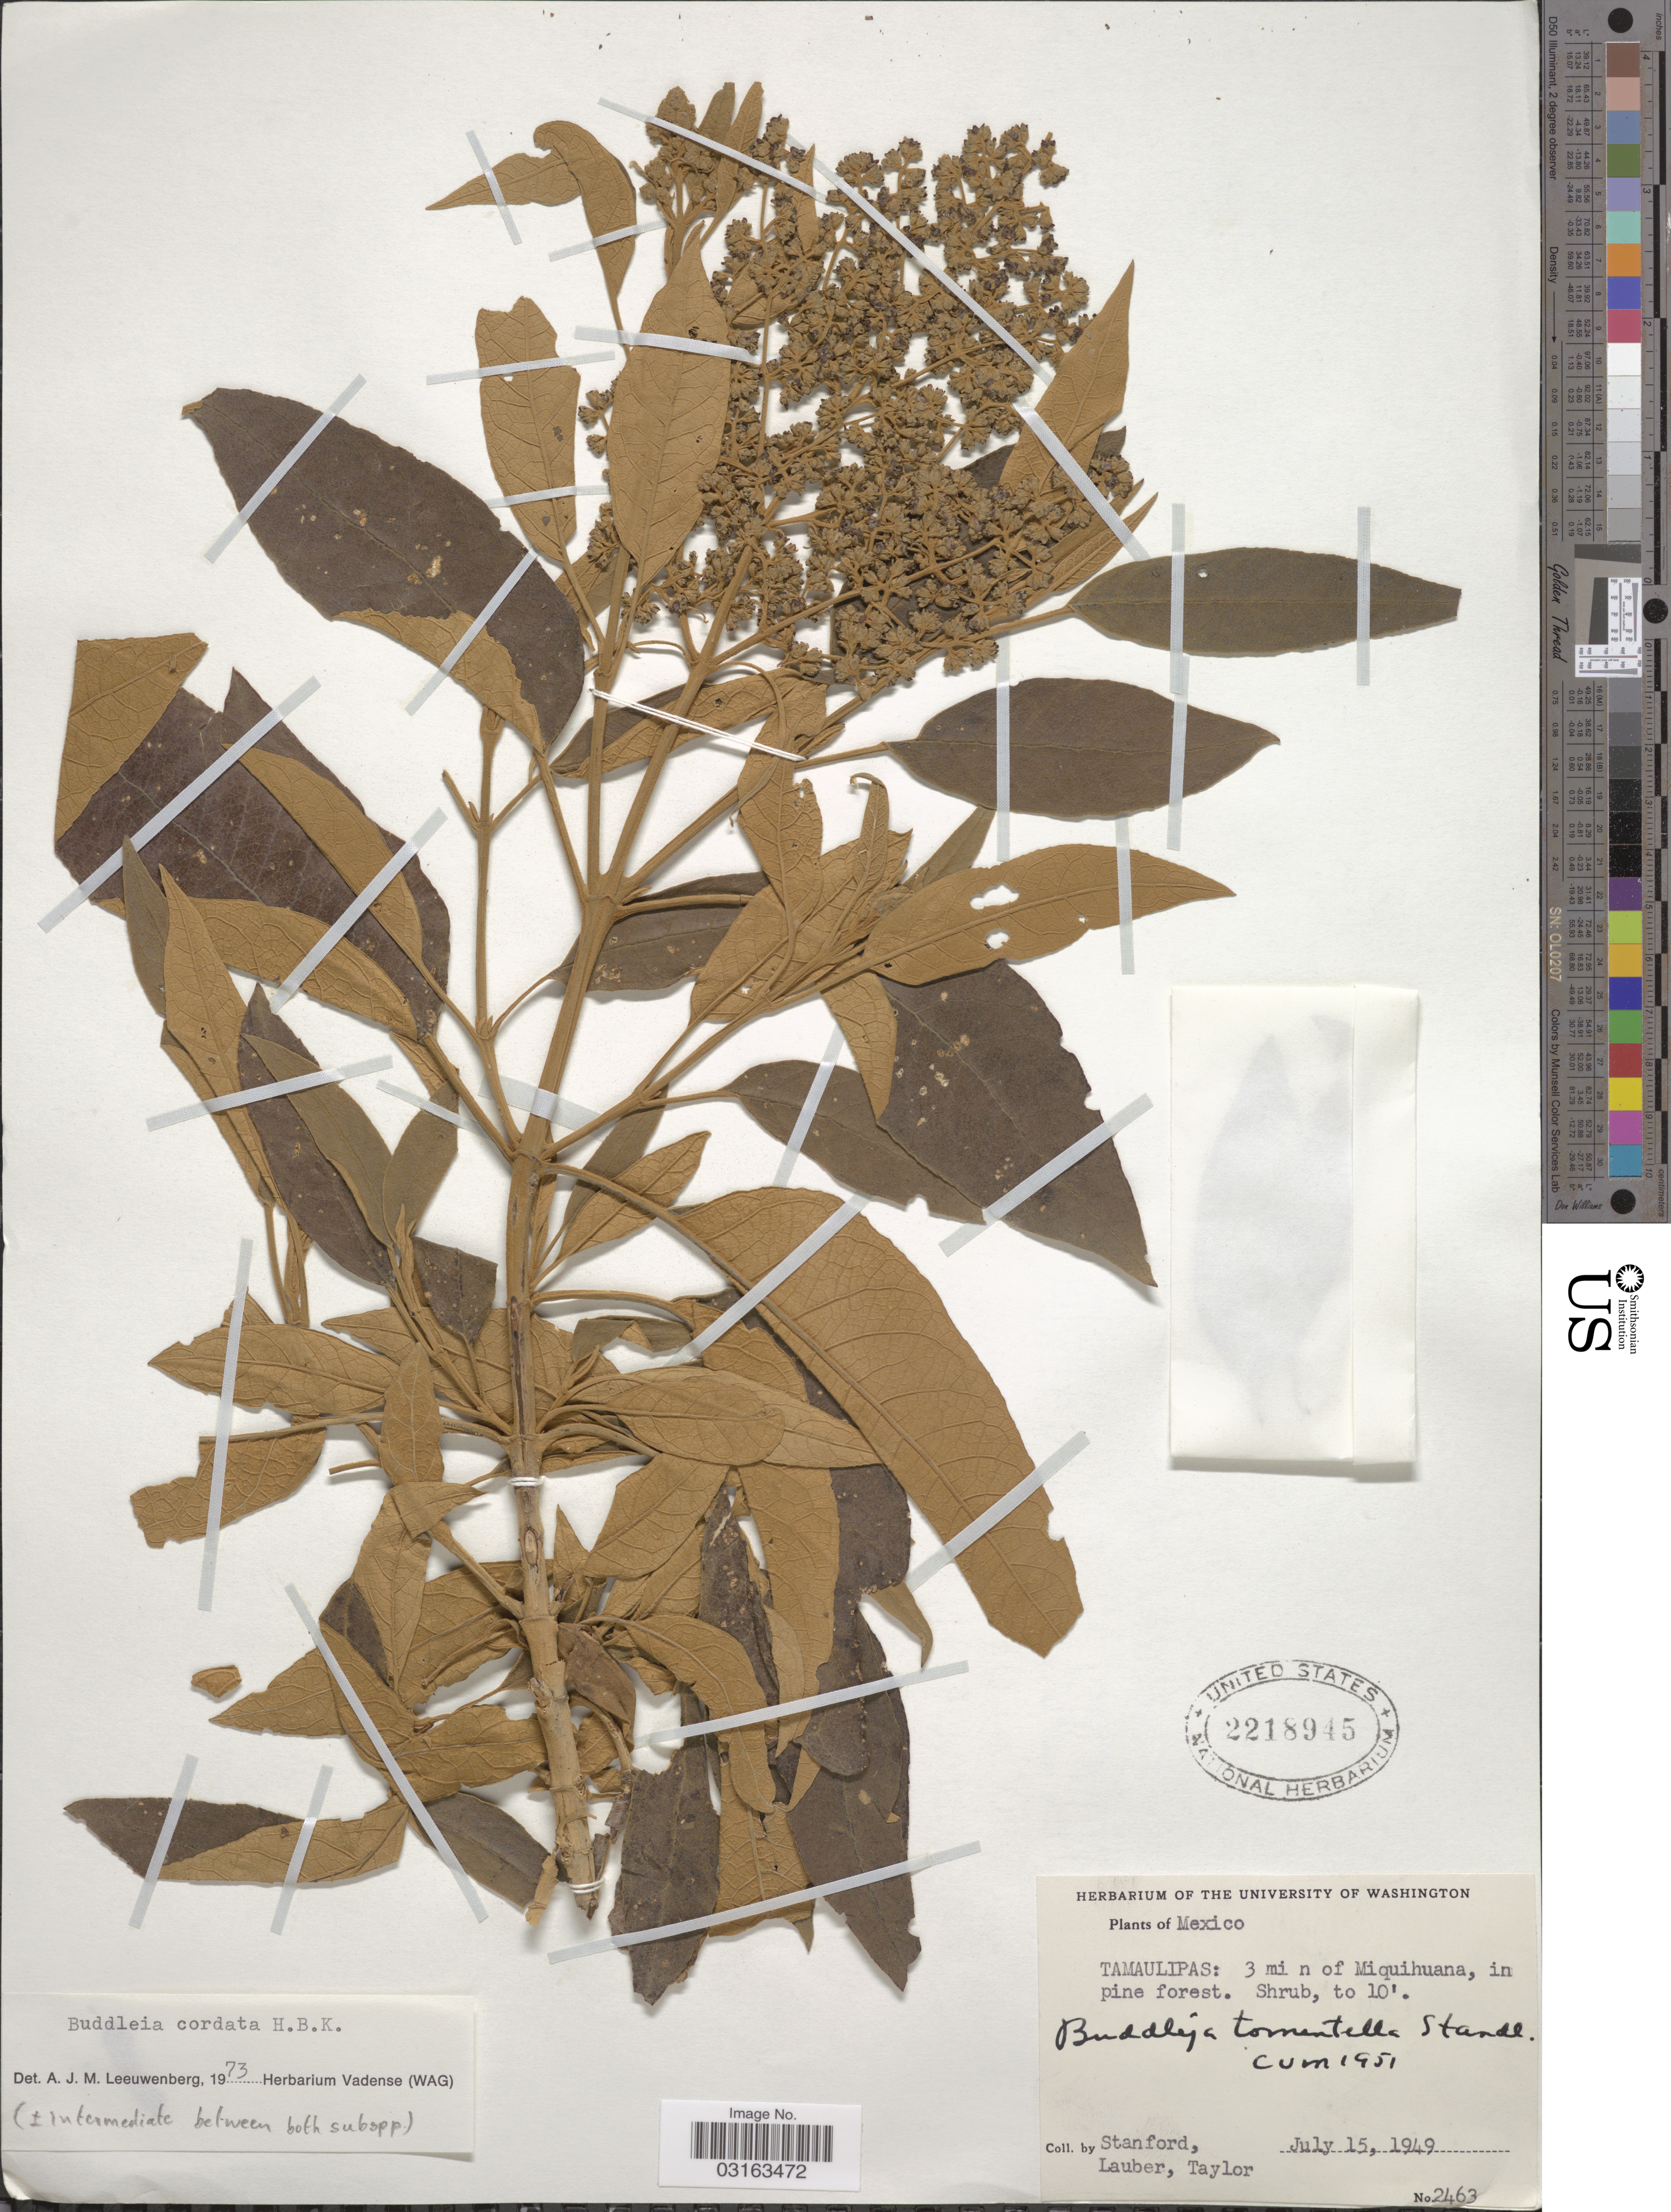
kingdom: Plantae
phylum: Tracheophyta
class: Magnoliopsida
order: Lamiales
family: Scrophulariaceae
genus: Buddleja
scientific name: Buddleja cordata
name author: Kunth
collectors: -. Stanford, Lauber, -- & -- Taylor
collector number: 2463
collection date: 1949-07-15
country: Mexico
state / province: Tamaulipas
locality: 3 mi n of Miquihuana.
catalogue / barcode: US 2218945